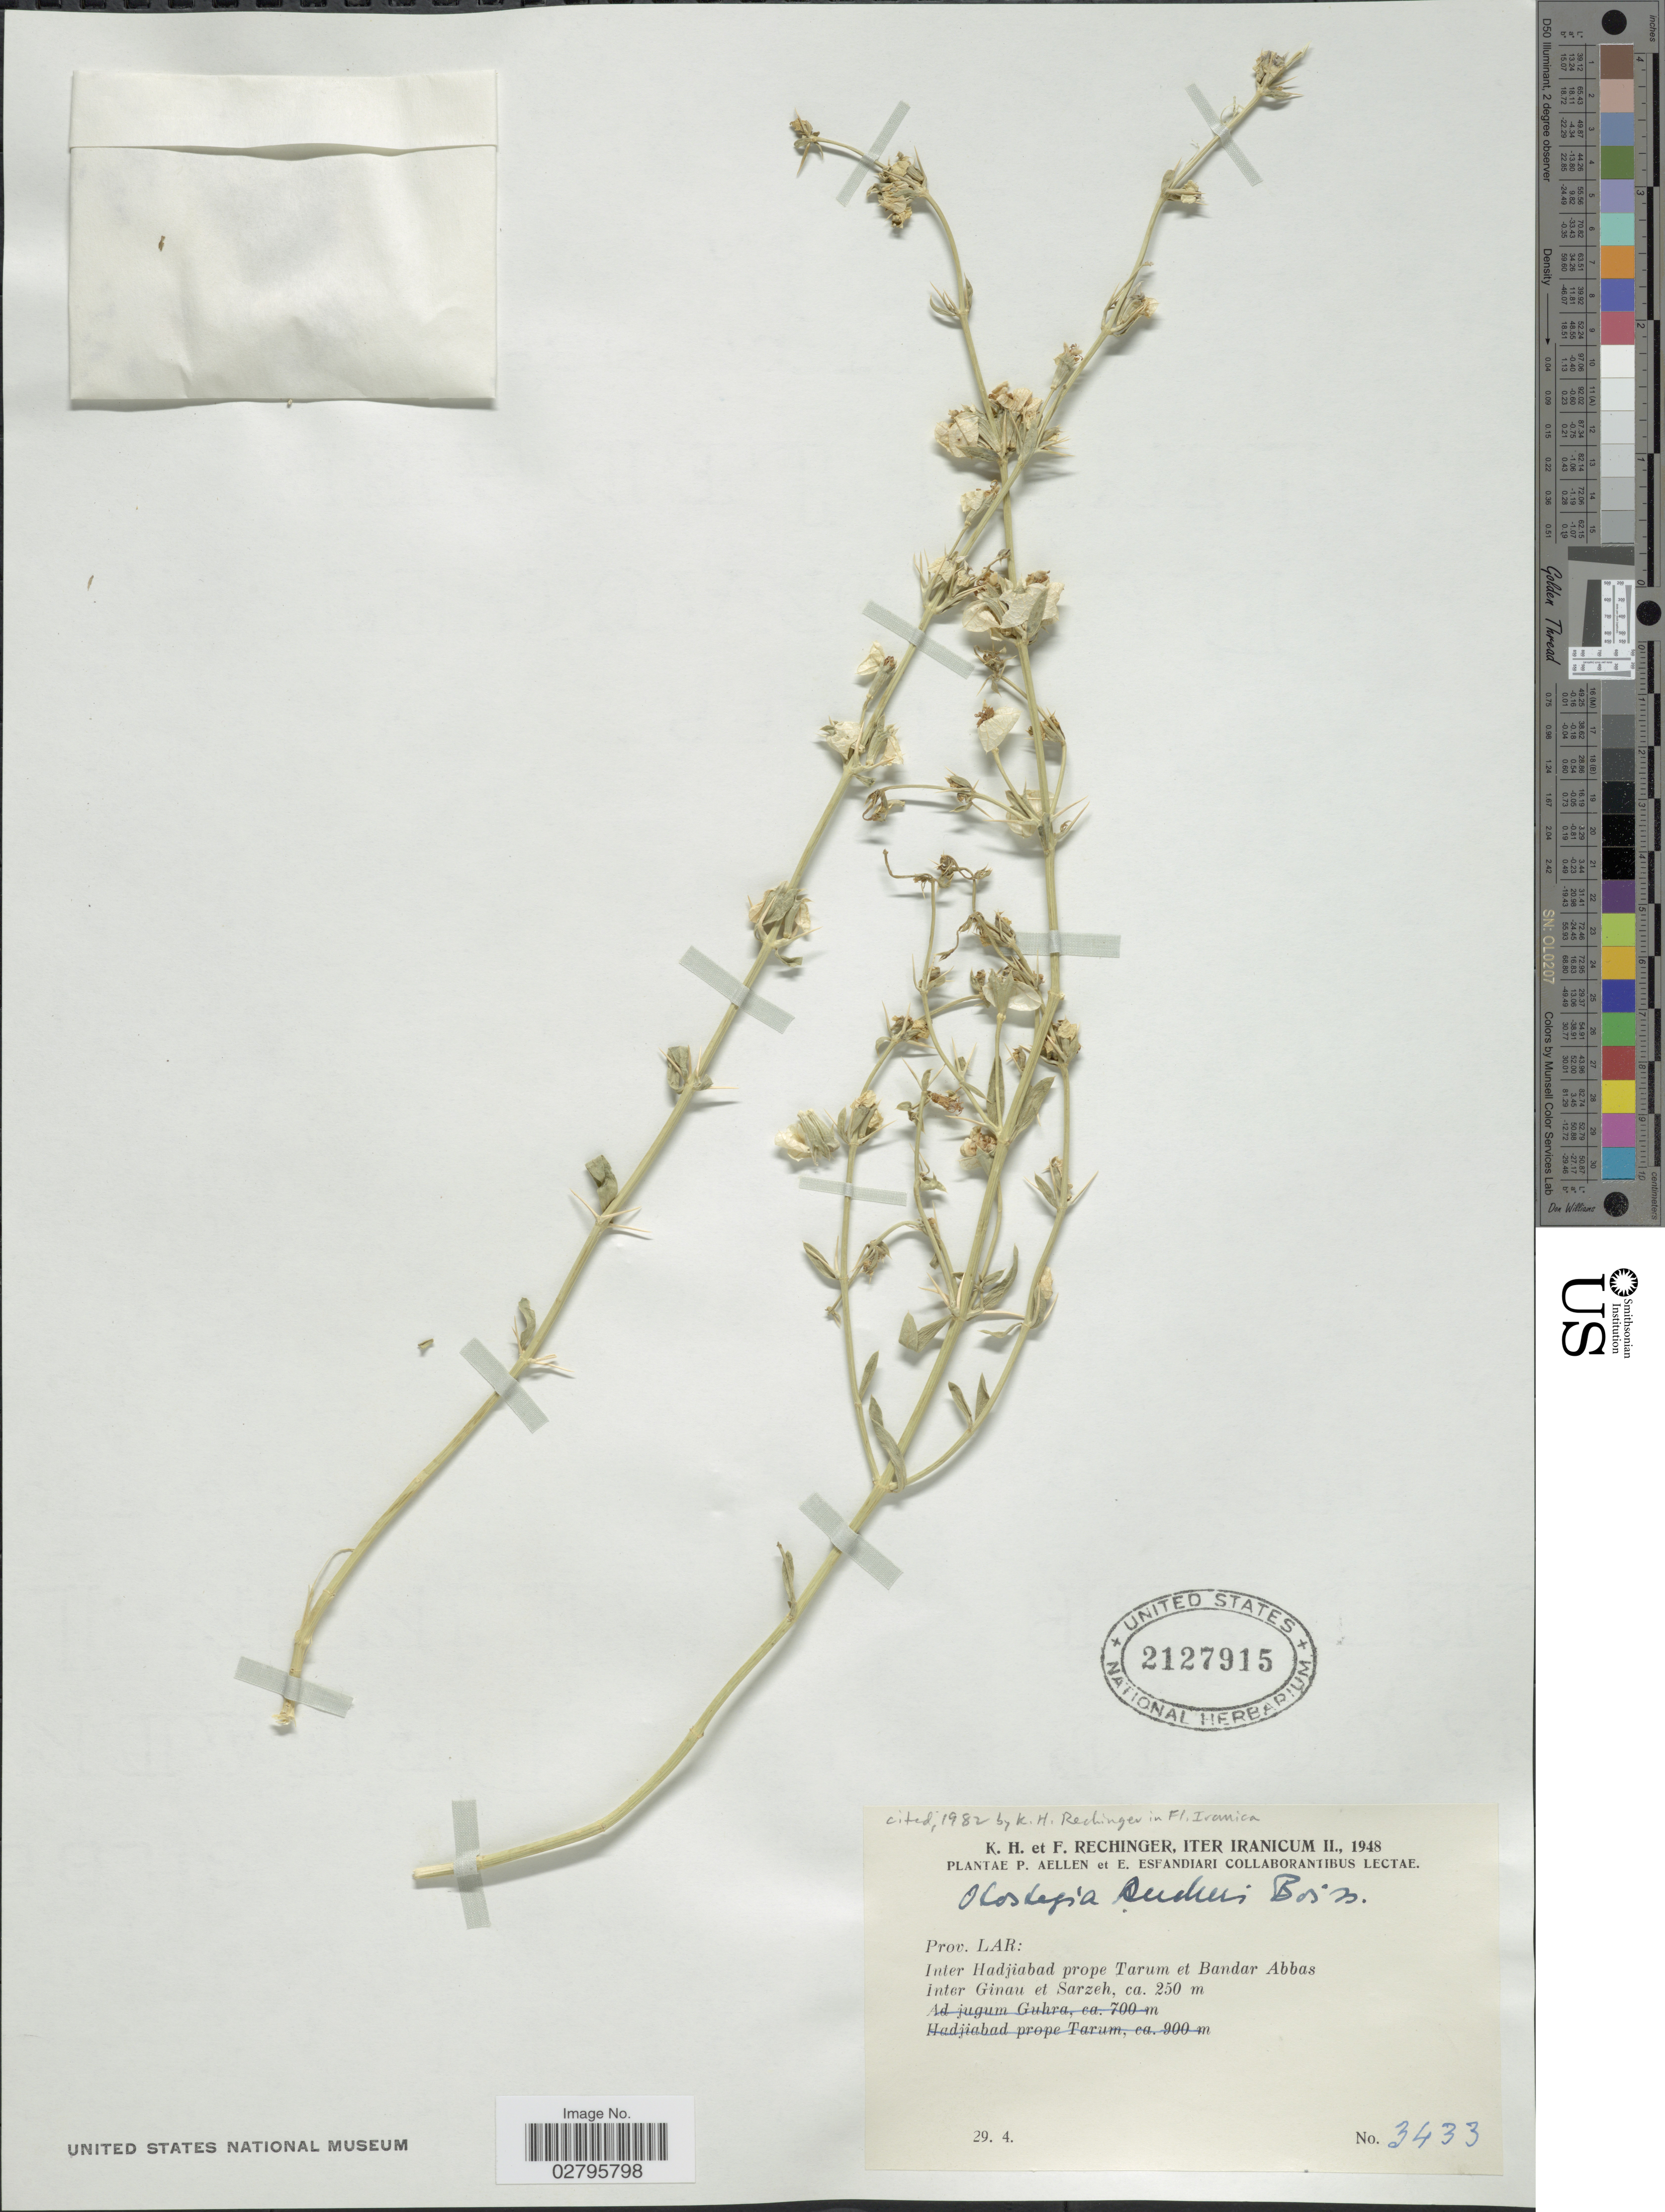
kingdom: Plantae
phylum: Tracheophyta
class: Magnoliopsida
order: Lamiales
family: Lamiaceae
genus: Otostegia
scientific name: Otostegia aucheri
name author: Boiss.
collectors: K. H. Rechinger & F. Rechinger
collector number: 3433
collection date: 1948-04-29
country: Iran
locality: Prov. Lar: Inter Hadjiabad prope Tarum et Bandar Abbas inter Ginau et Sarzeh.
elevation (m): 250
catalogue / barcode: US 2127915